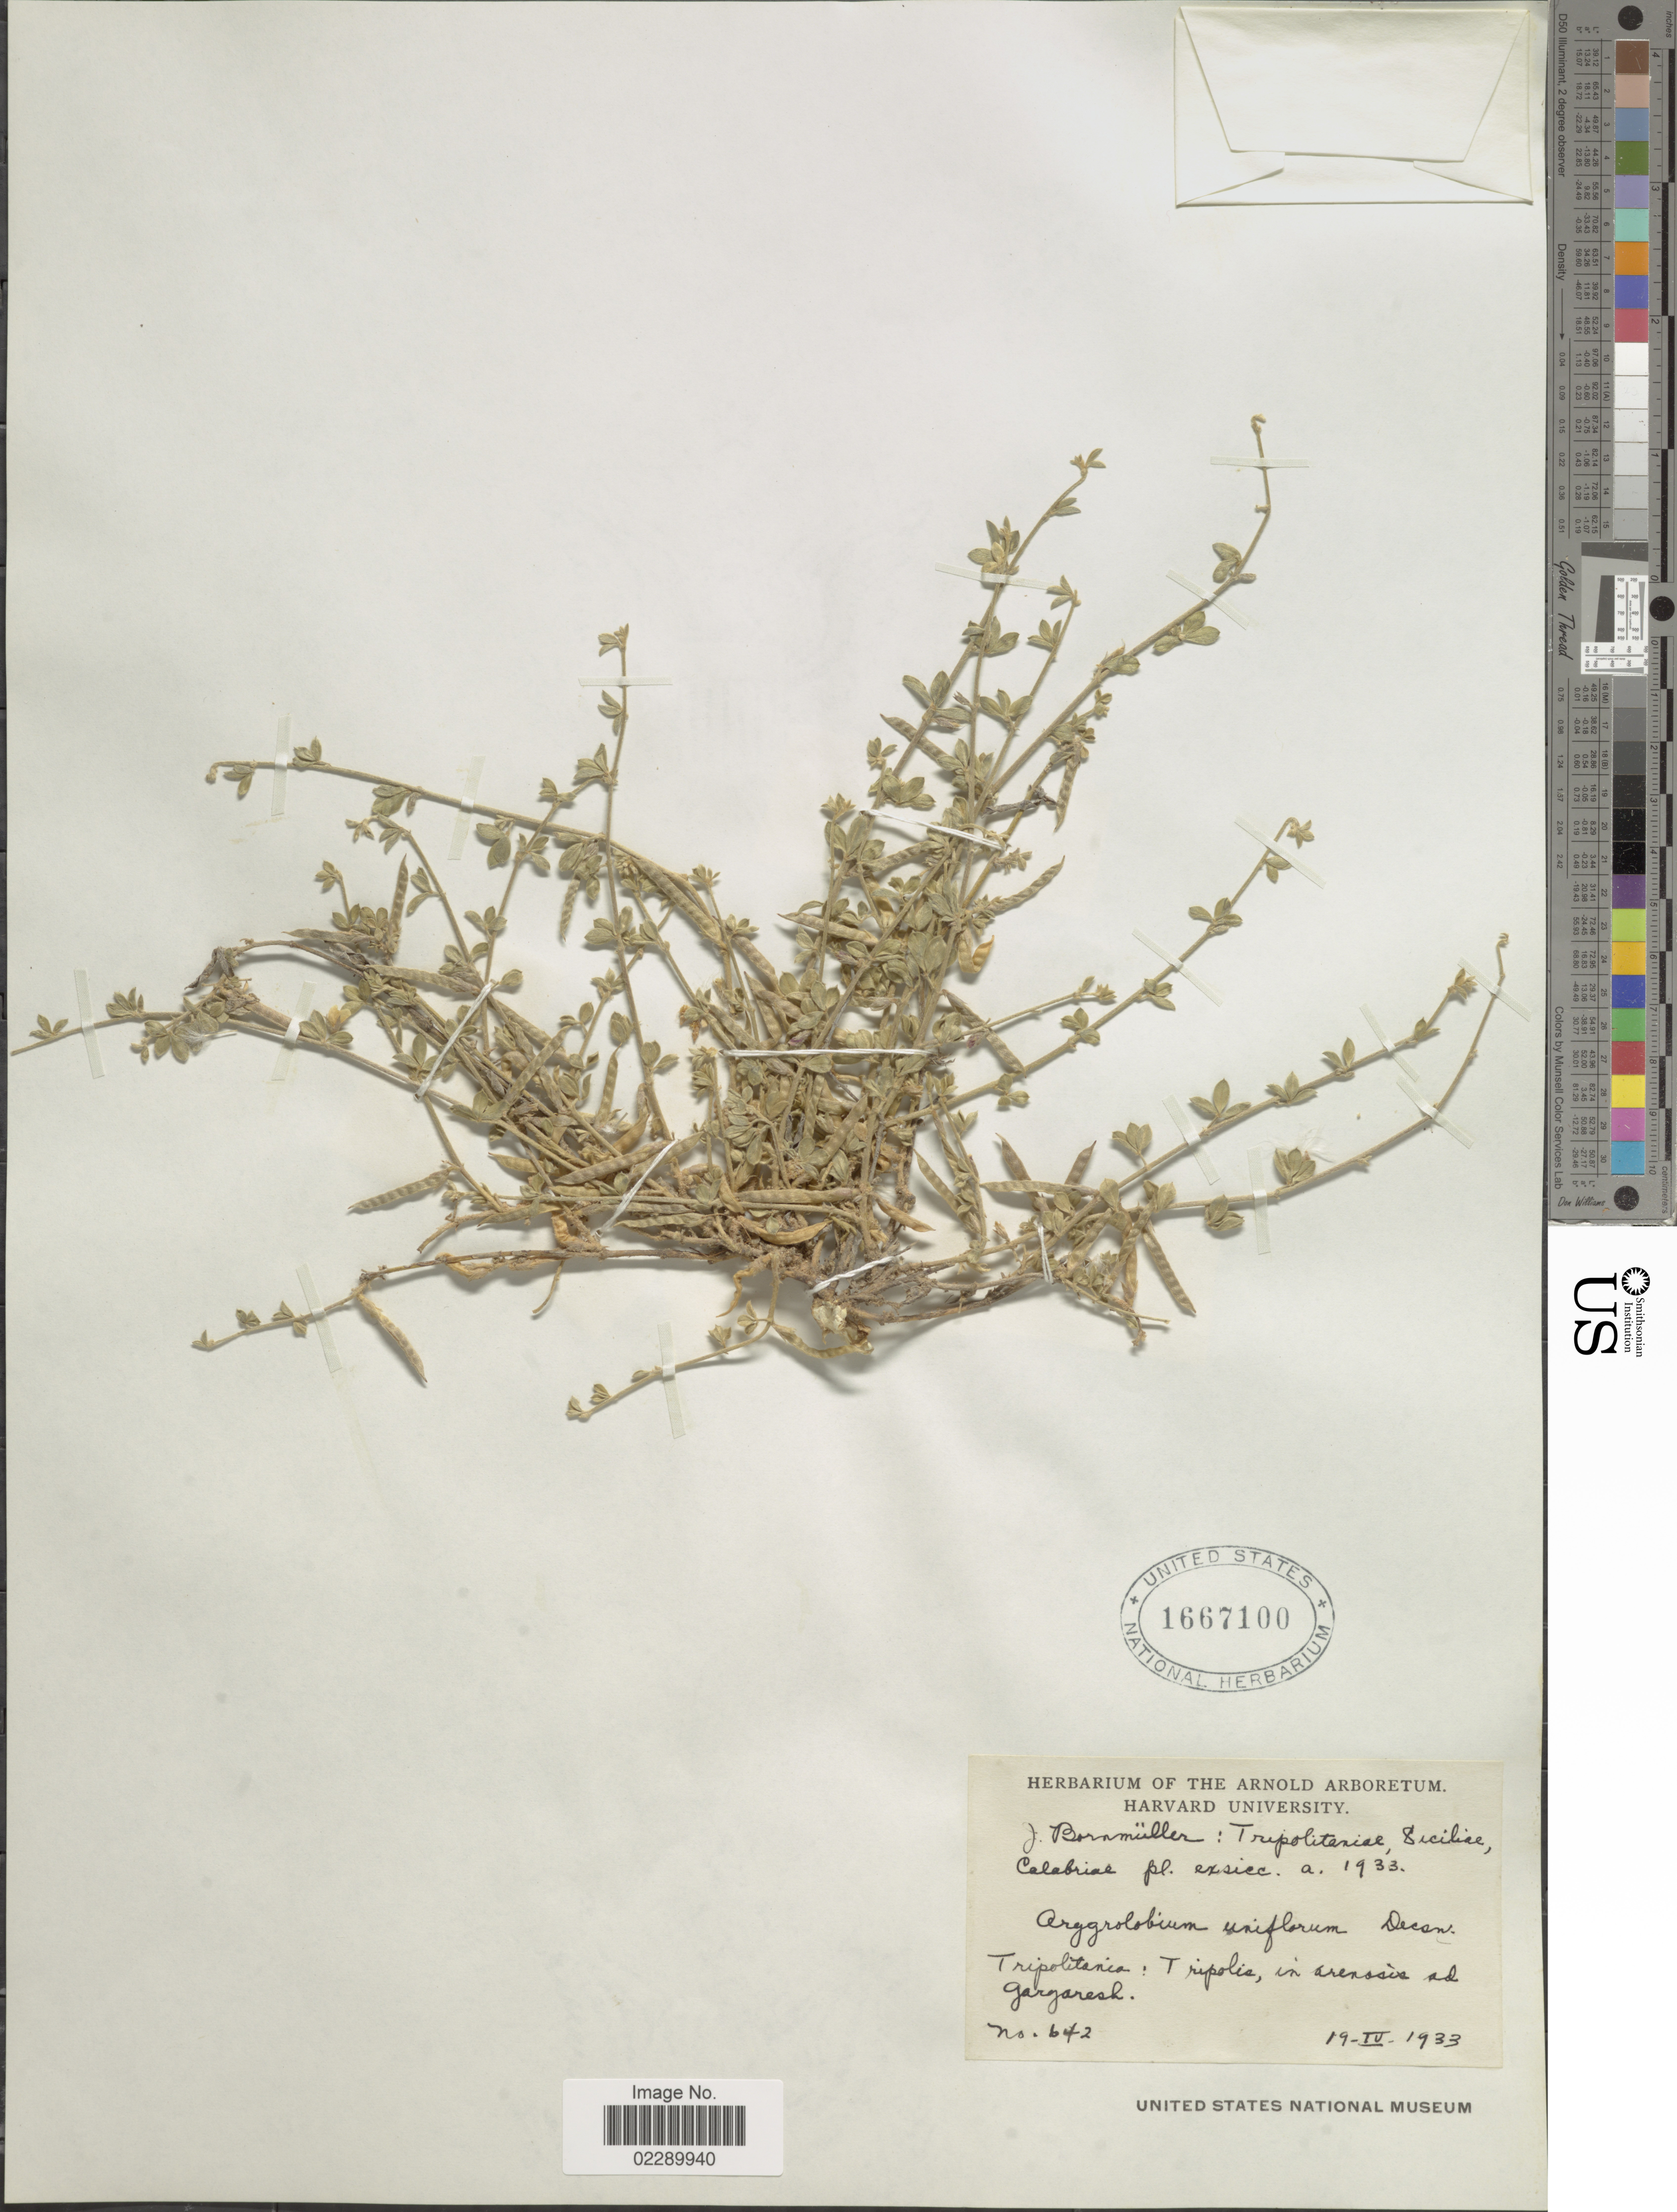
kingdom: Plantae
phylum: Tracheophyta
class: Magnoliopsida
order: Fabales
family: Fabaceae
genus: Argyrolobium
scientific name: Argyrolobium uniflorum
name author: Harv.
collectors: J. Bornmüller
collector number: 642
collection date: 1933-04-19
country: Libya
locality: Tripolitania: Tripolis, in arenosis ad Gargaresh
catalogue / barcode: US 1667100